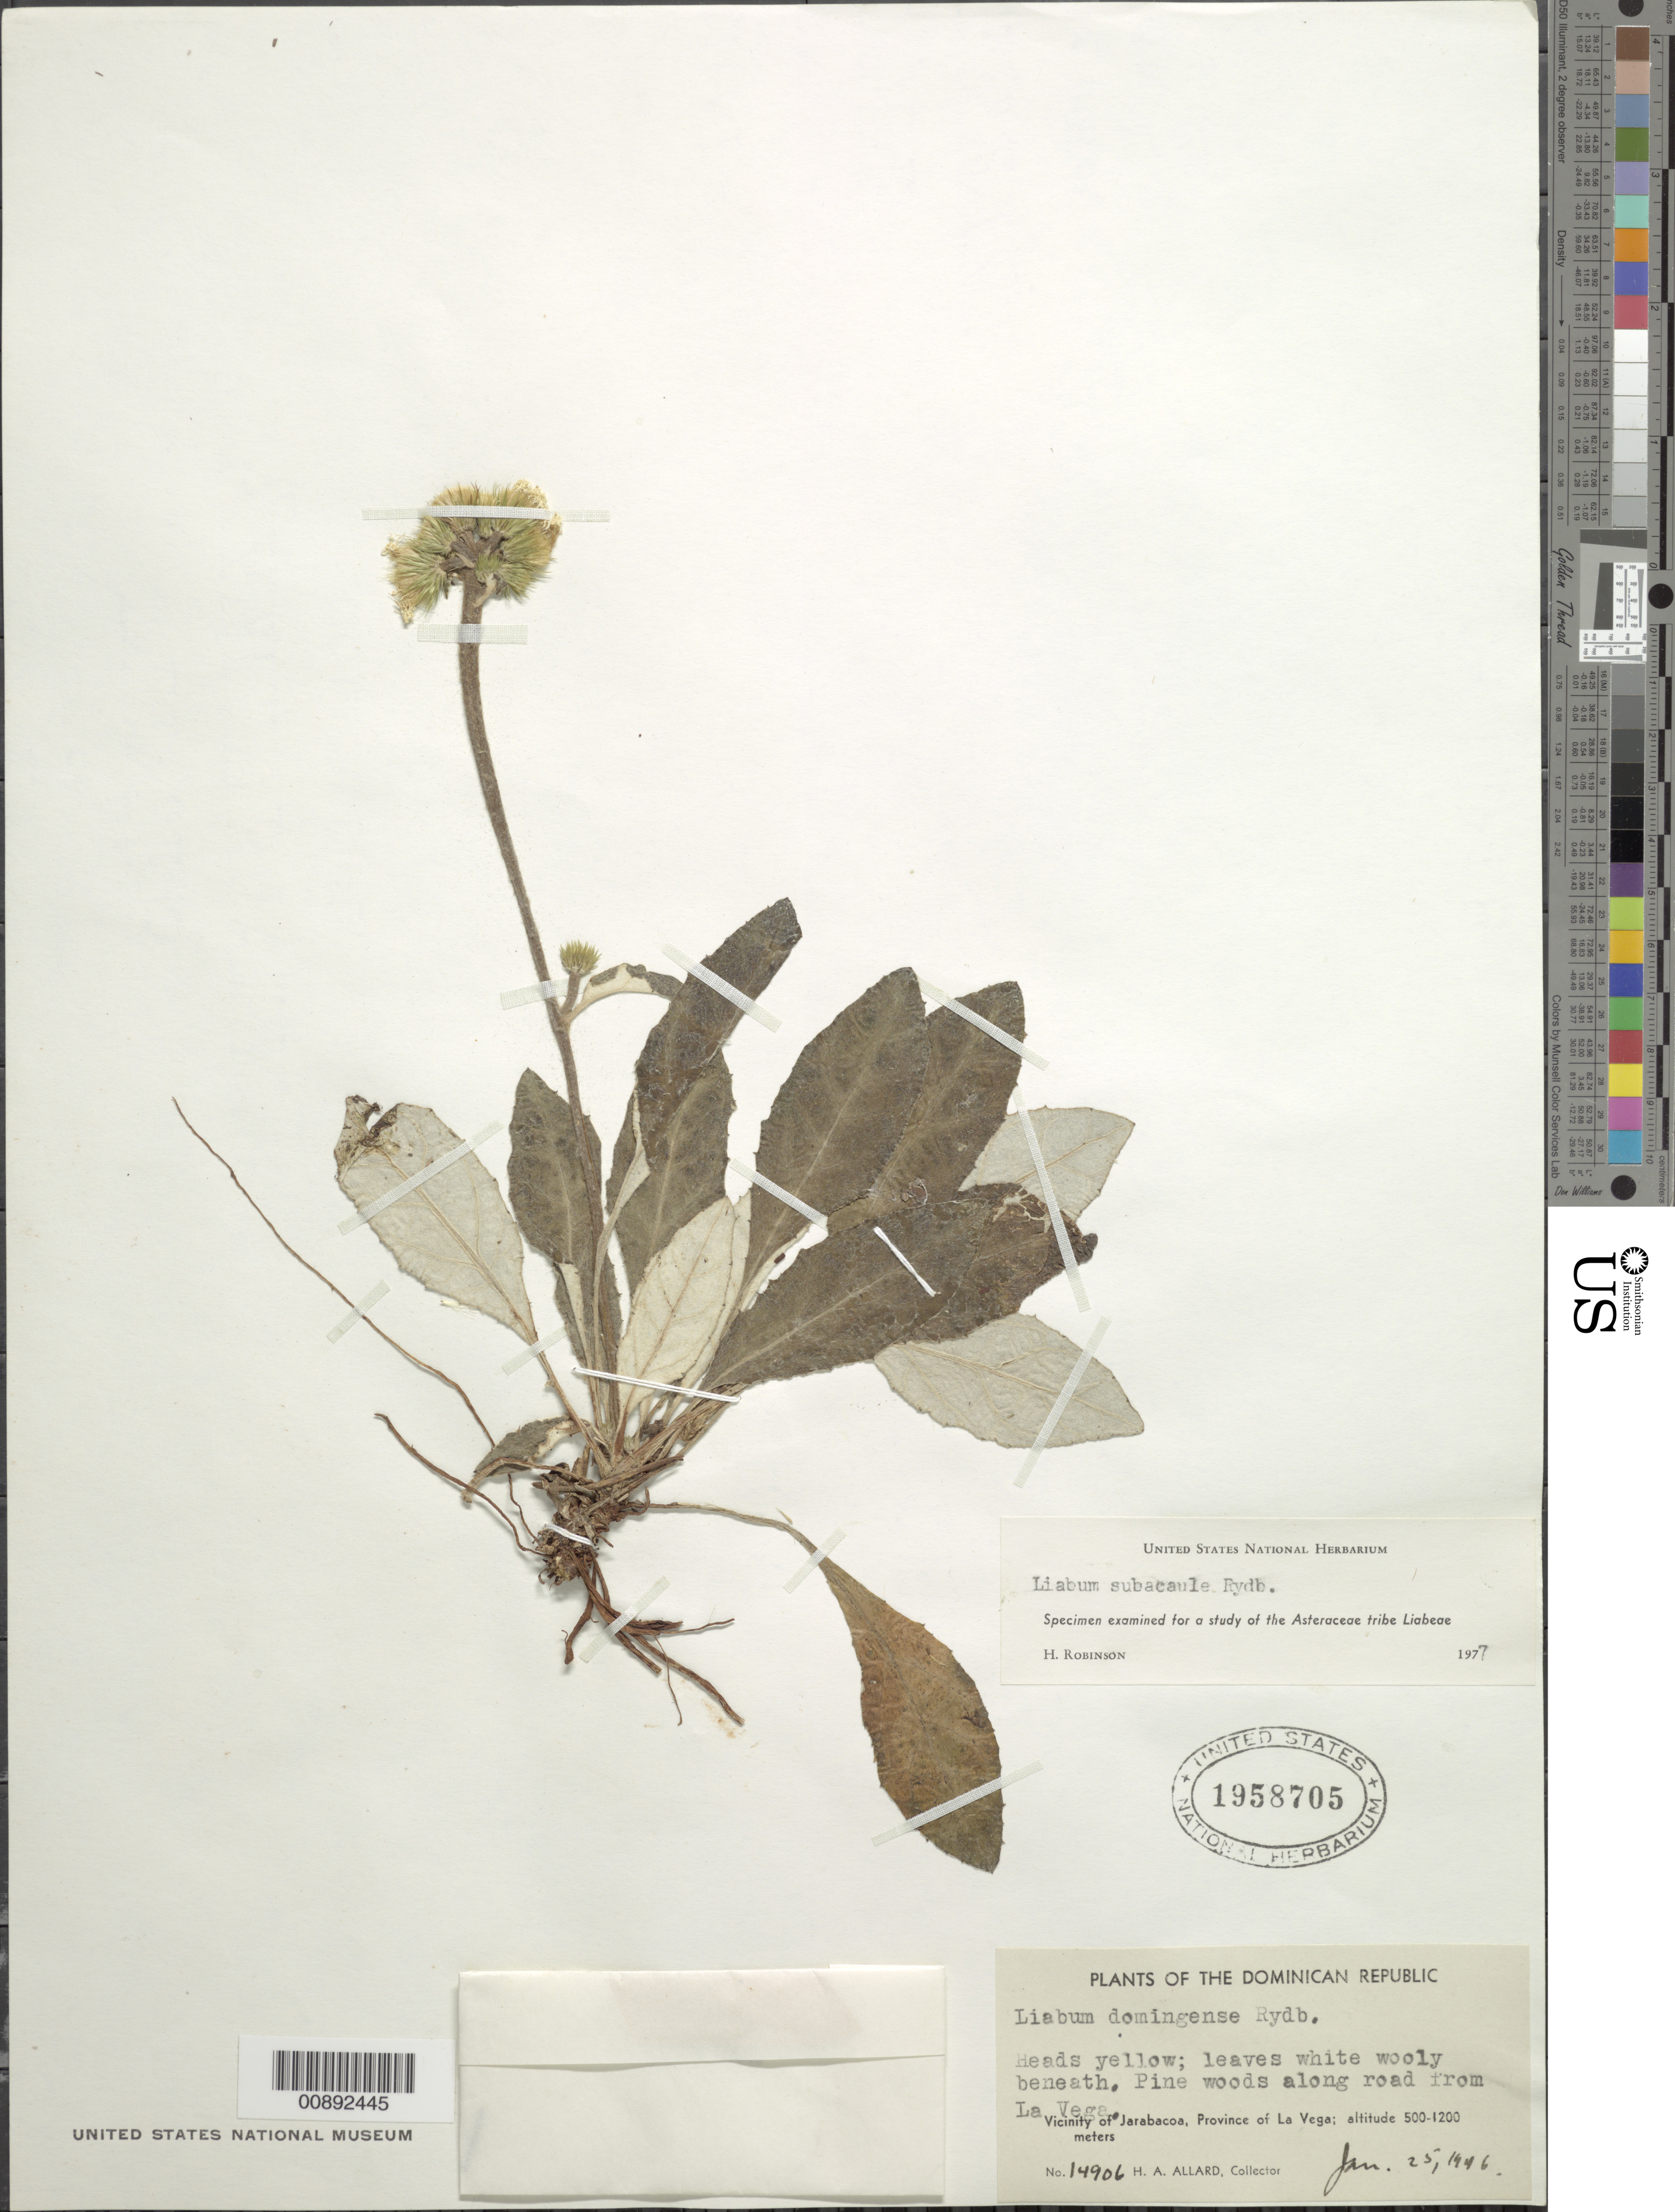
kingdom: Plantae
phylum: Tracheophyta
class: Magnoliopsida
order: Asterales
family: Asteraceae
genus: Liabum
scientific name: Liabum subacaule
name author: Rydb.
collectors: H. A. Allard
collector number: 14906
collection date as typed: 25 January 1946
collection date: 1946-01-25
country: Dominican Republic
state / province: La Vega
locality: La Vega, along road from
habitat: Pine woods along road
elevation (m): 500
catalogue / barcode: US 1958705